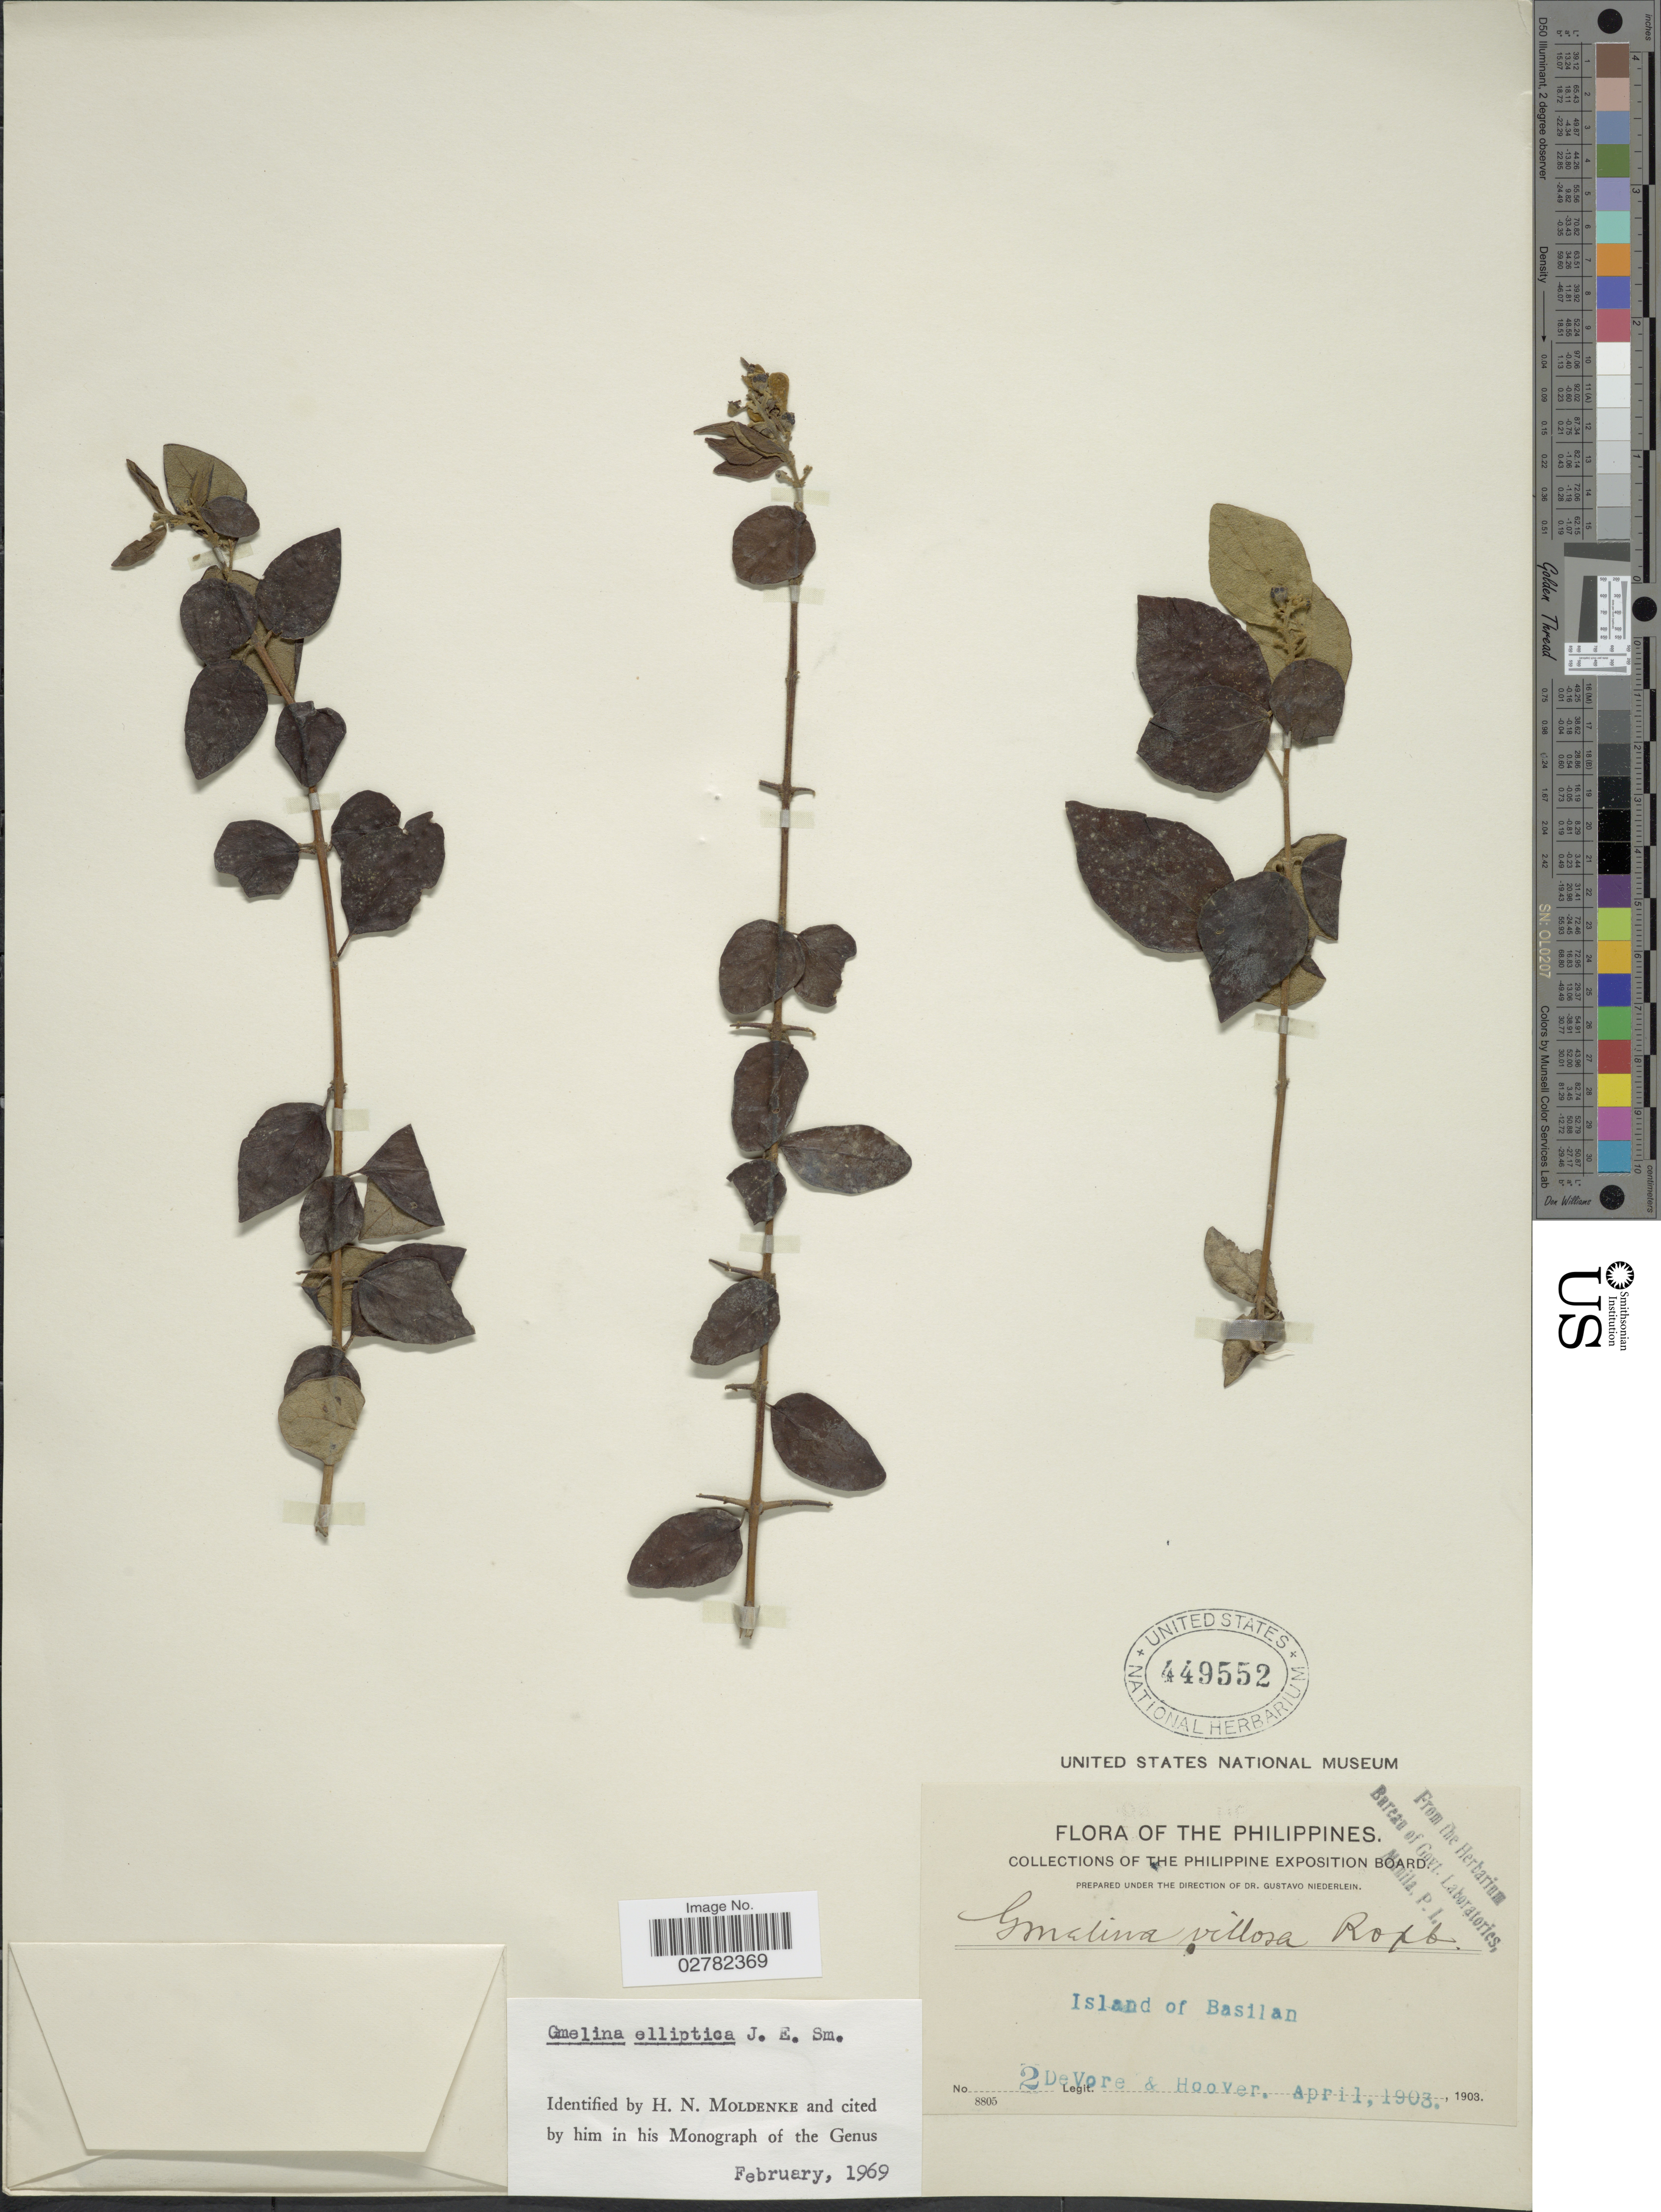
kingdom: Plantae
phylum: Tracheophyta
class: Magnoliopsida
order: Lamiales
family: Lamiaceae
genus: Gmelina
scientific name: Gmelina elliptica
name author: Sm.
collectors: B. F. DeVore & -- Hoover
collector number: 2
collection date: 1903-04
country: Philippines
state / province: Muslim Mindanao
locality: Island of Basilan.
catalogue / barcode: US 449552